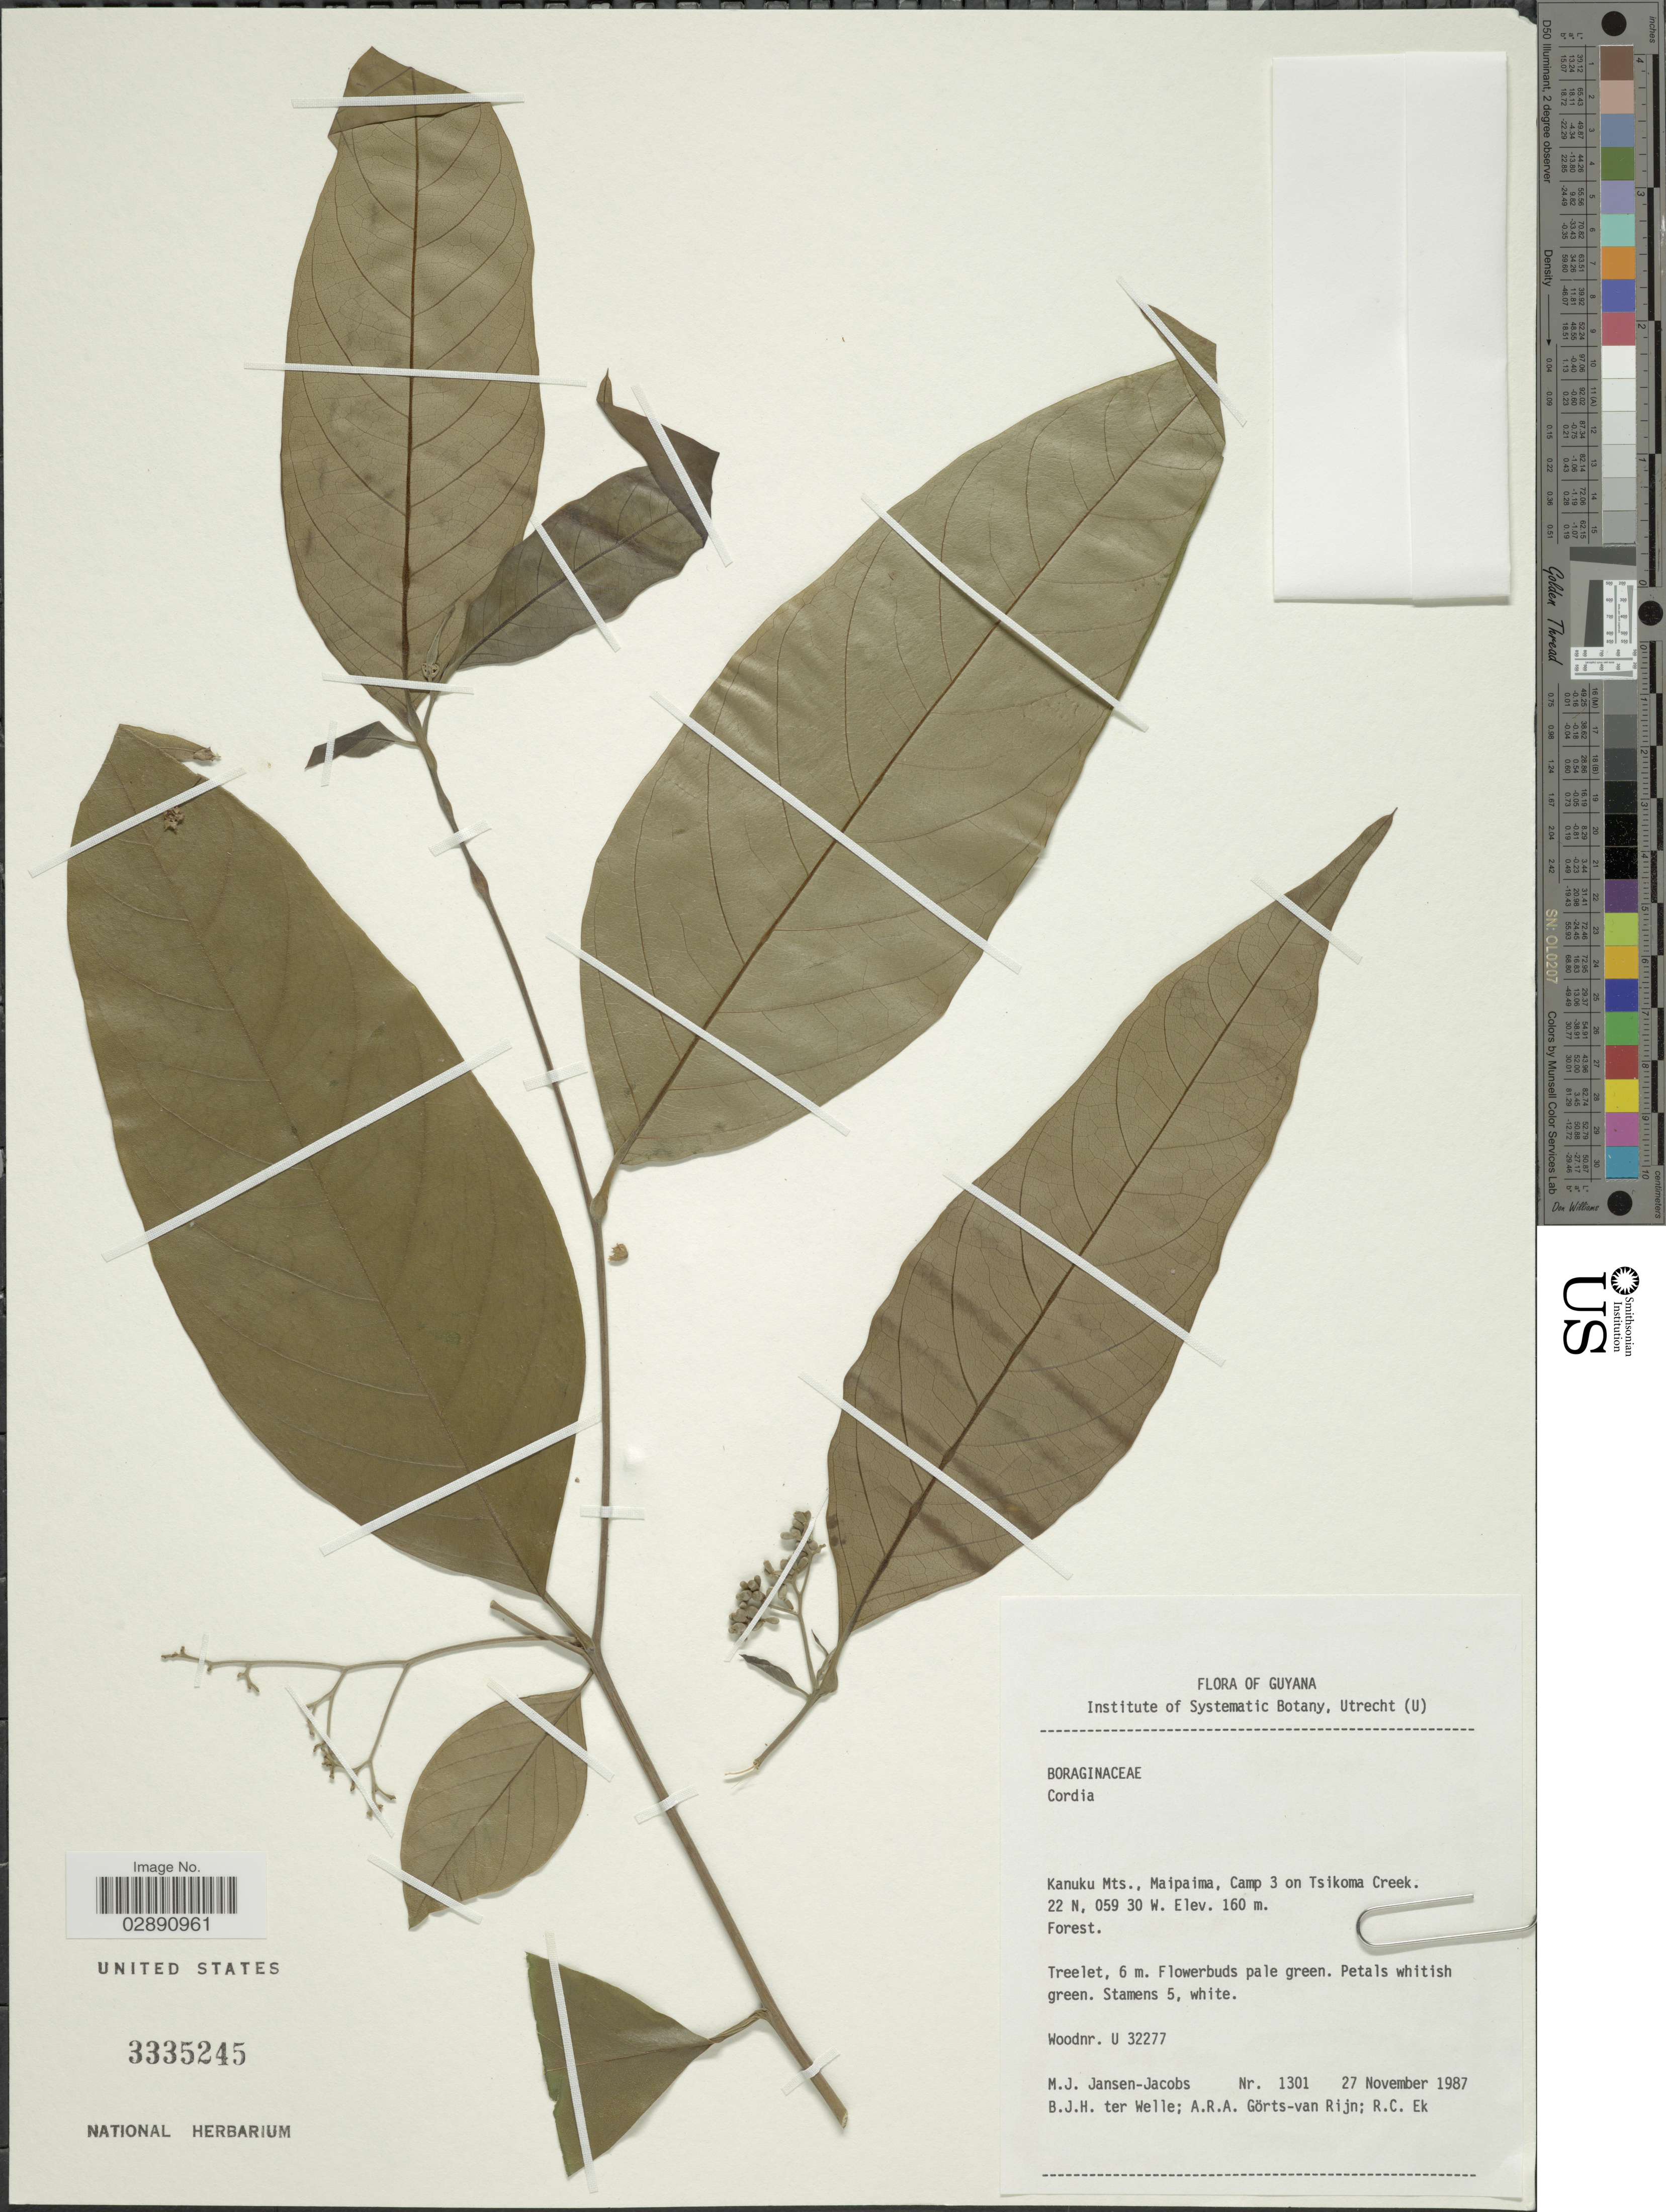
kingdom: Plantae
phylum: Tracheophyta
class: Magnoliopsida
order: Boraginales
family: Cordiaceae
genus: Cordia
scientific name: Cordia laevifrons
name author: I.M. Johnst.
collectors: M. J. Jansen-Jacobs, B. Welle, A. .R. A. Görts-van Rijn & R. C. Ek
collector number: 1301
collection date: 1987-11-27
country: Guyana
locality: Kanuku Mts., Maipaima, Camp 3 on Tsikoma Creek.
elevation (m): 160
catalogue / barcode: US 3335245